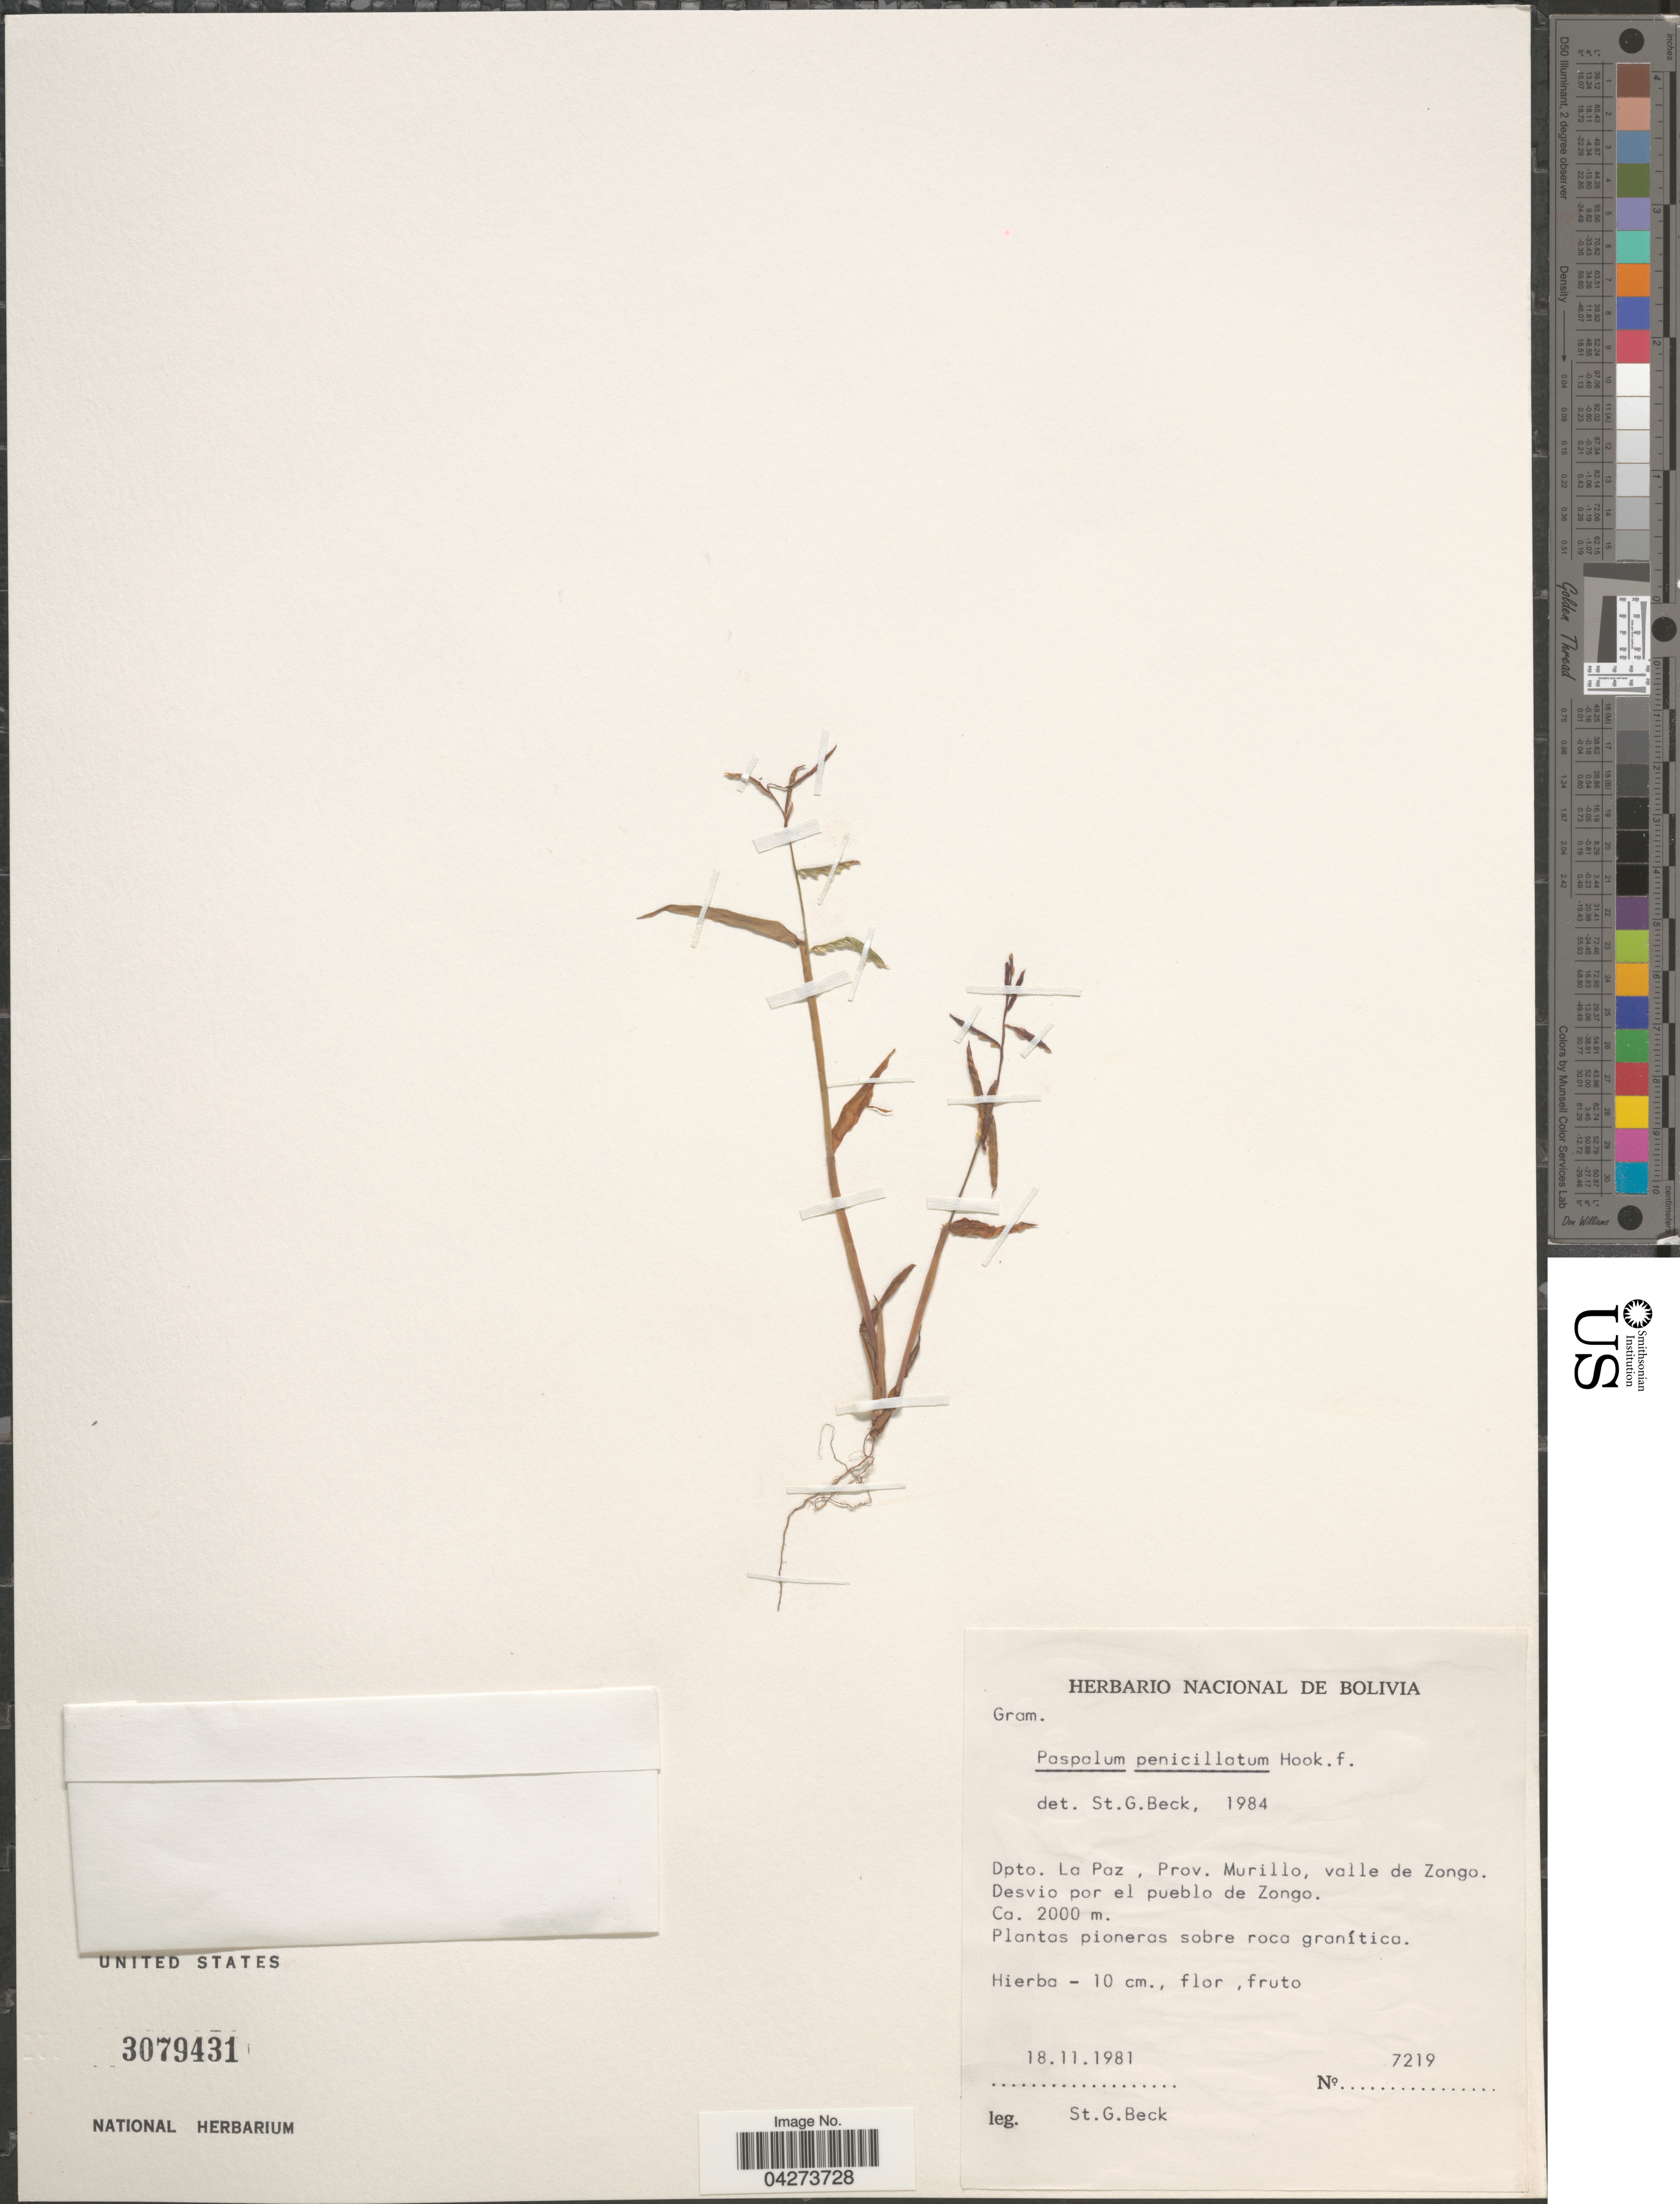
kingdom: Plantae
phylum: Tracheophyta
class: Liliopsida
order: Poales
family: Poaceae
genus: Paspalum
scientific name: Paspalum penicillatum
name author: Hook. f.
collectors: S. G. Beck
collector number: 7219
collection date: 1981-11-18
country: Bolivia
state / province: La Paz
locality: Depto. La Paz, Prov. Murillo, valle de Zongo. Desvio por el pueblo de Zongo.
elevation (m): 2000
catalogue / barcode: US 3079431